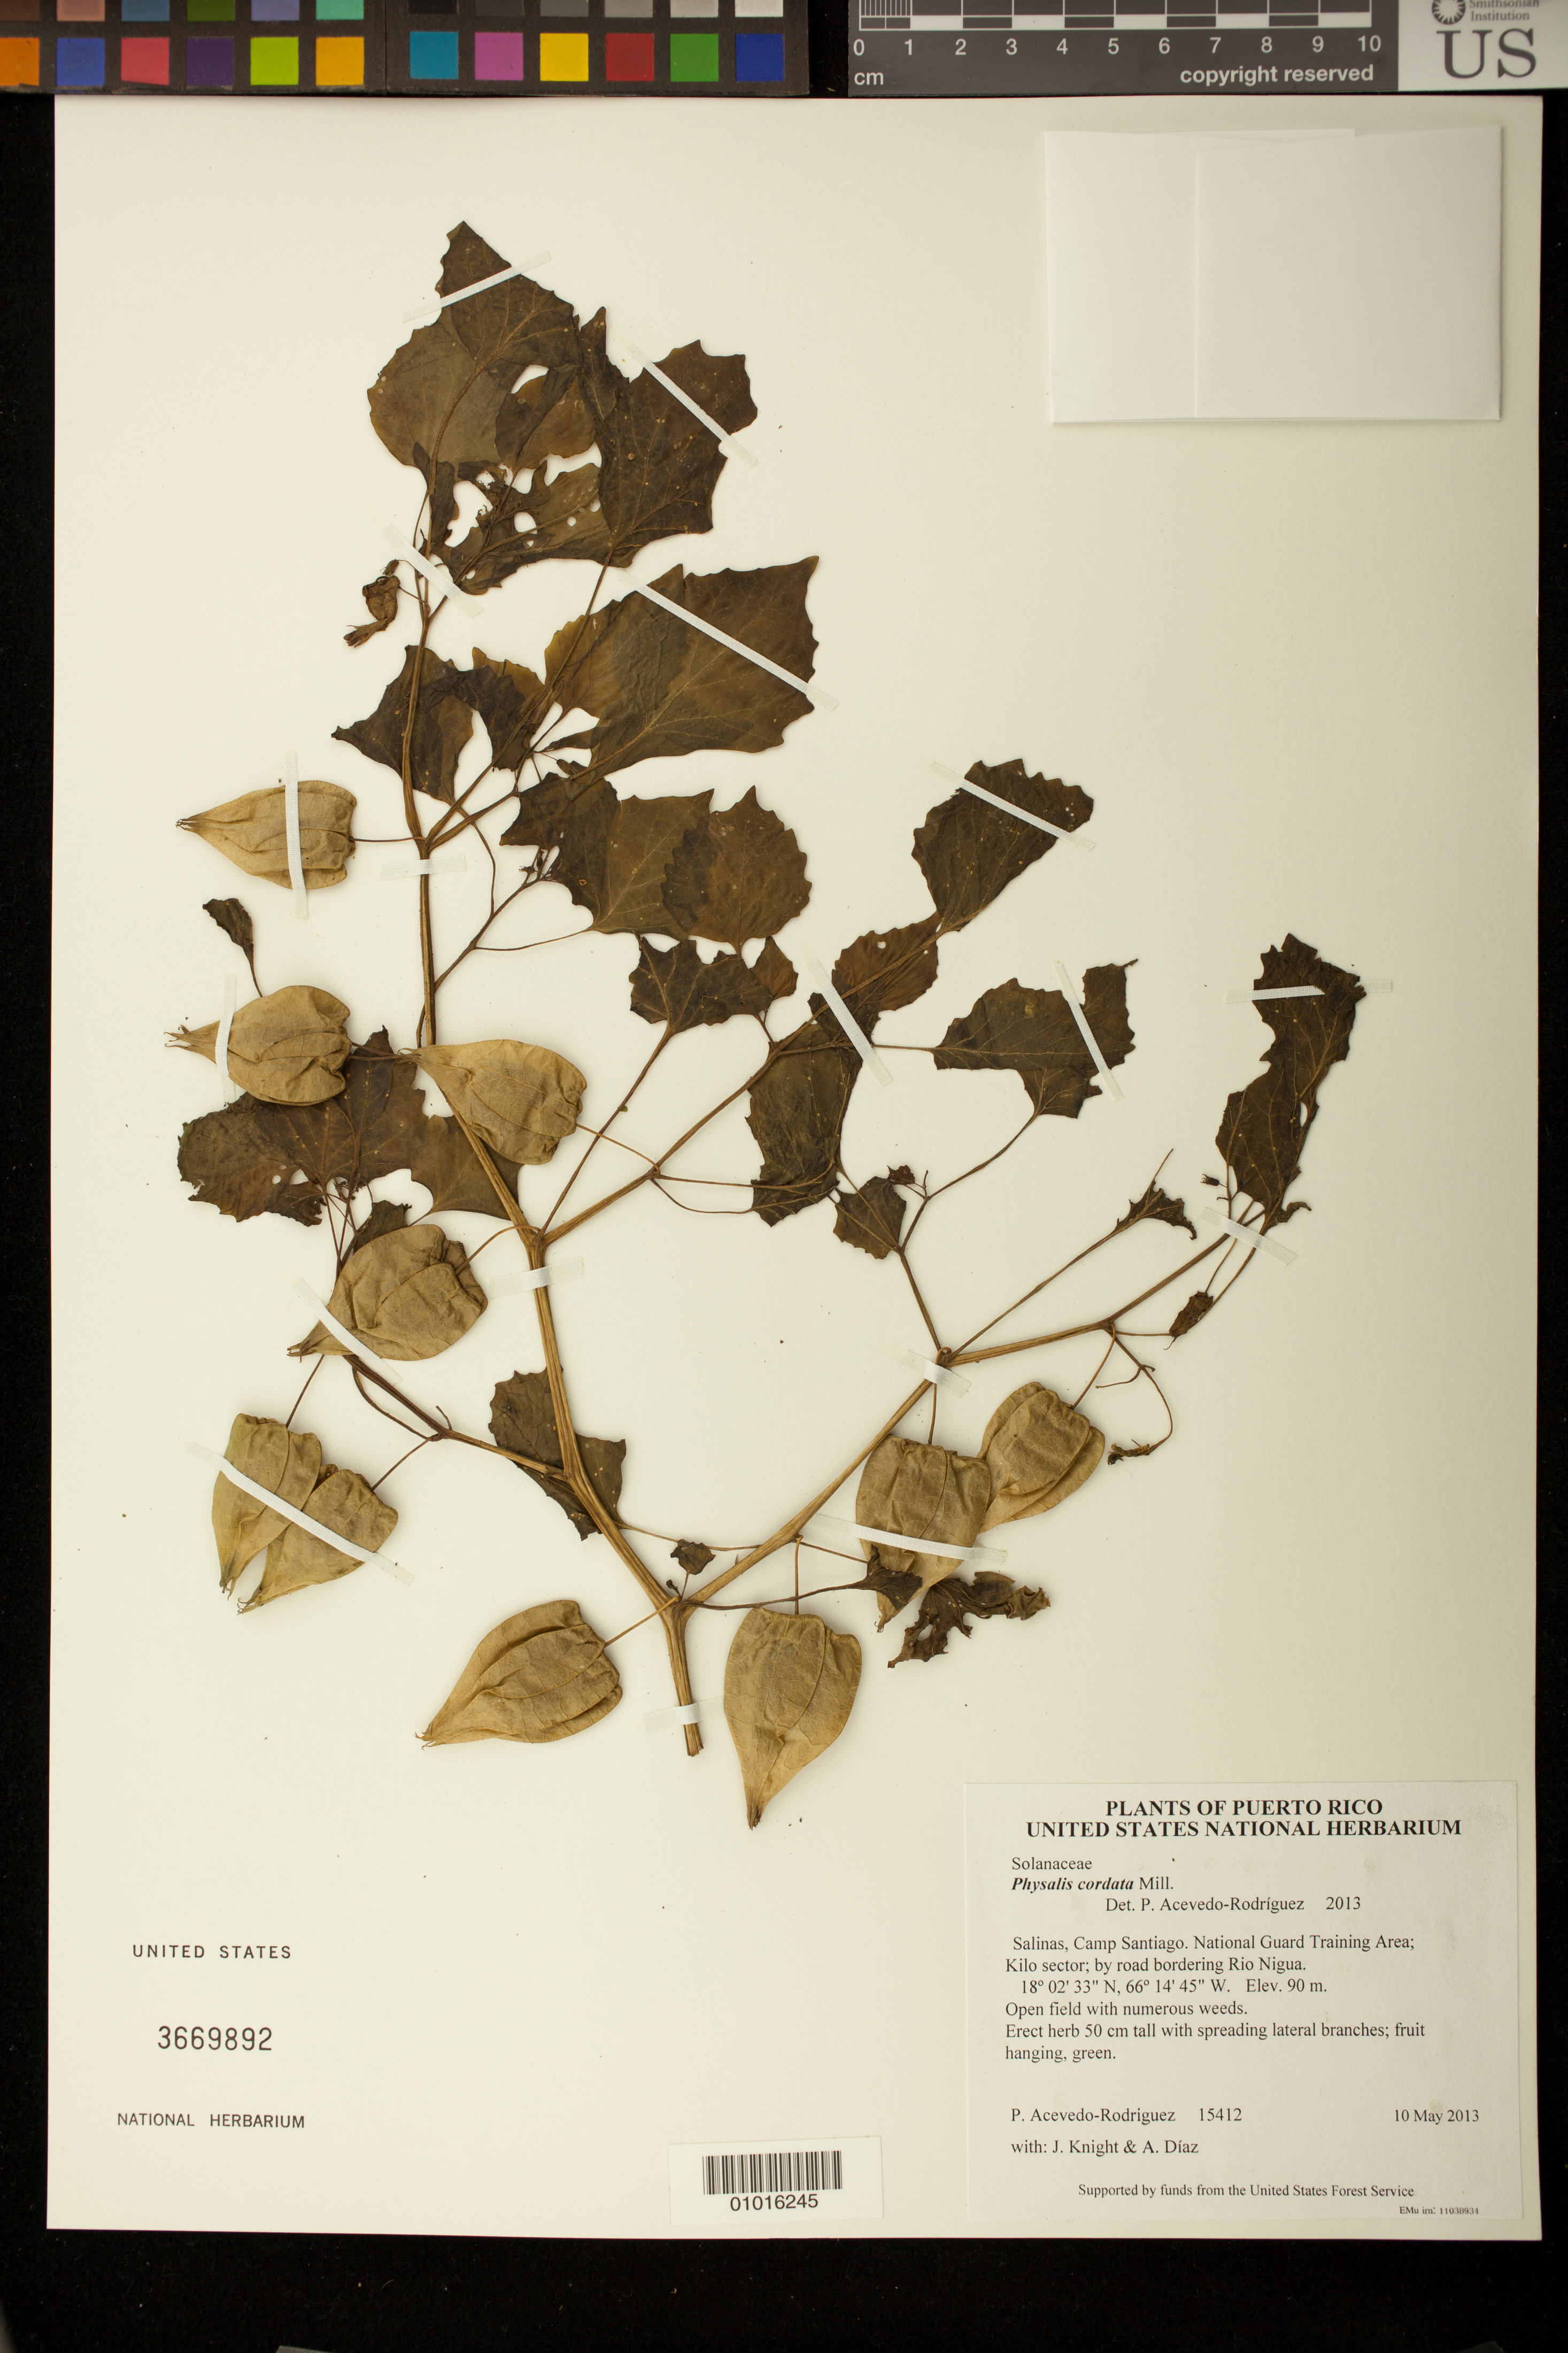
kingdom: Plantae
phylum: Tracheophyta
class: Magnoliopsida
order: Solanales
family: Solanaceae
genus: Physalis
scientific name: Physalis cordata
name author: Mill.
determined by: Acevedo-Rodríguez, P., (BOT), Smithsonian Institution - National Museum of Natural History (UNITED STATES)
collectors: P. Acevedo-Rodr., J. Knight & A. Díaz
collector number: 15412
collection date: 2013-05-10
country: Puerto Rico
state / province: Salinas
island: Puerto Rico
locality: Camp Santiago. National Guard Training Area; Kilo sector; by road bordering Rio Nigua.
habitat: Open field with numerous weeds.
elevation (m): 90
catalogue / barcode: US 3669892